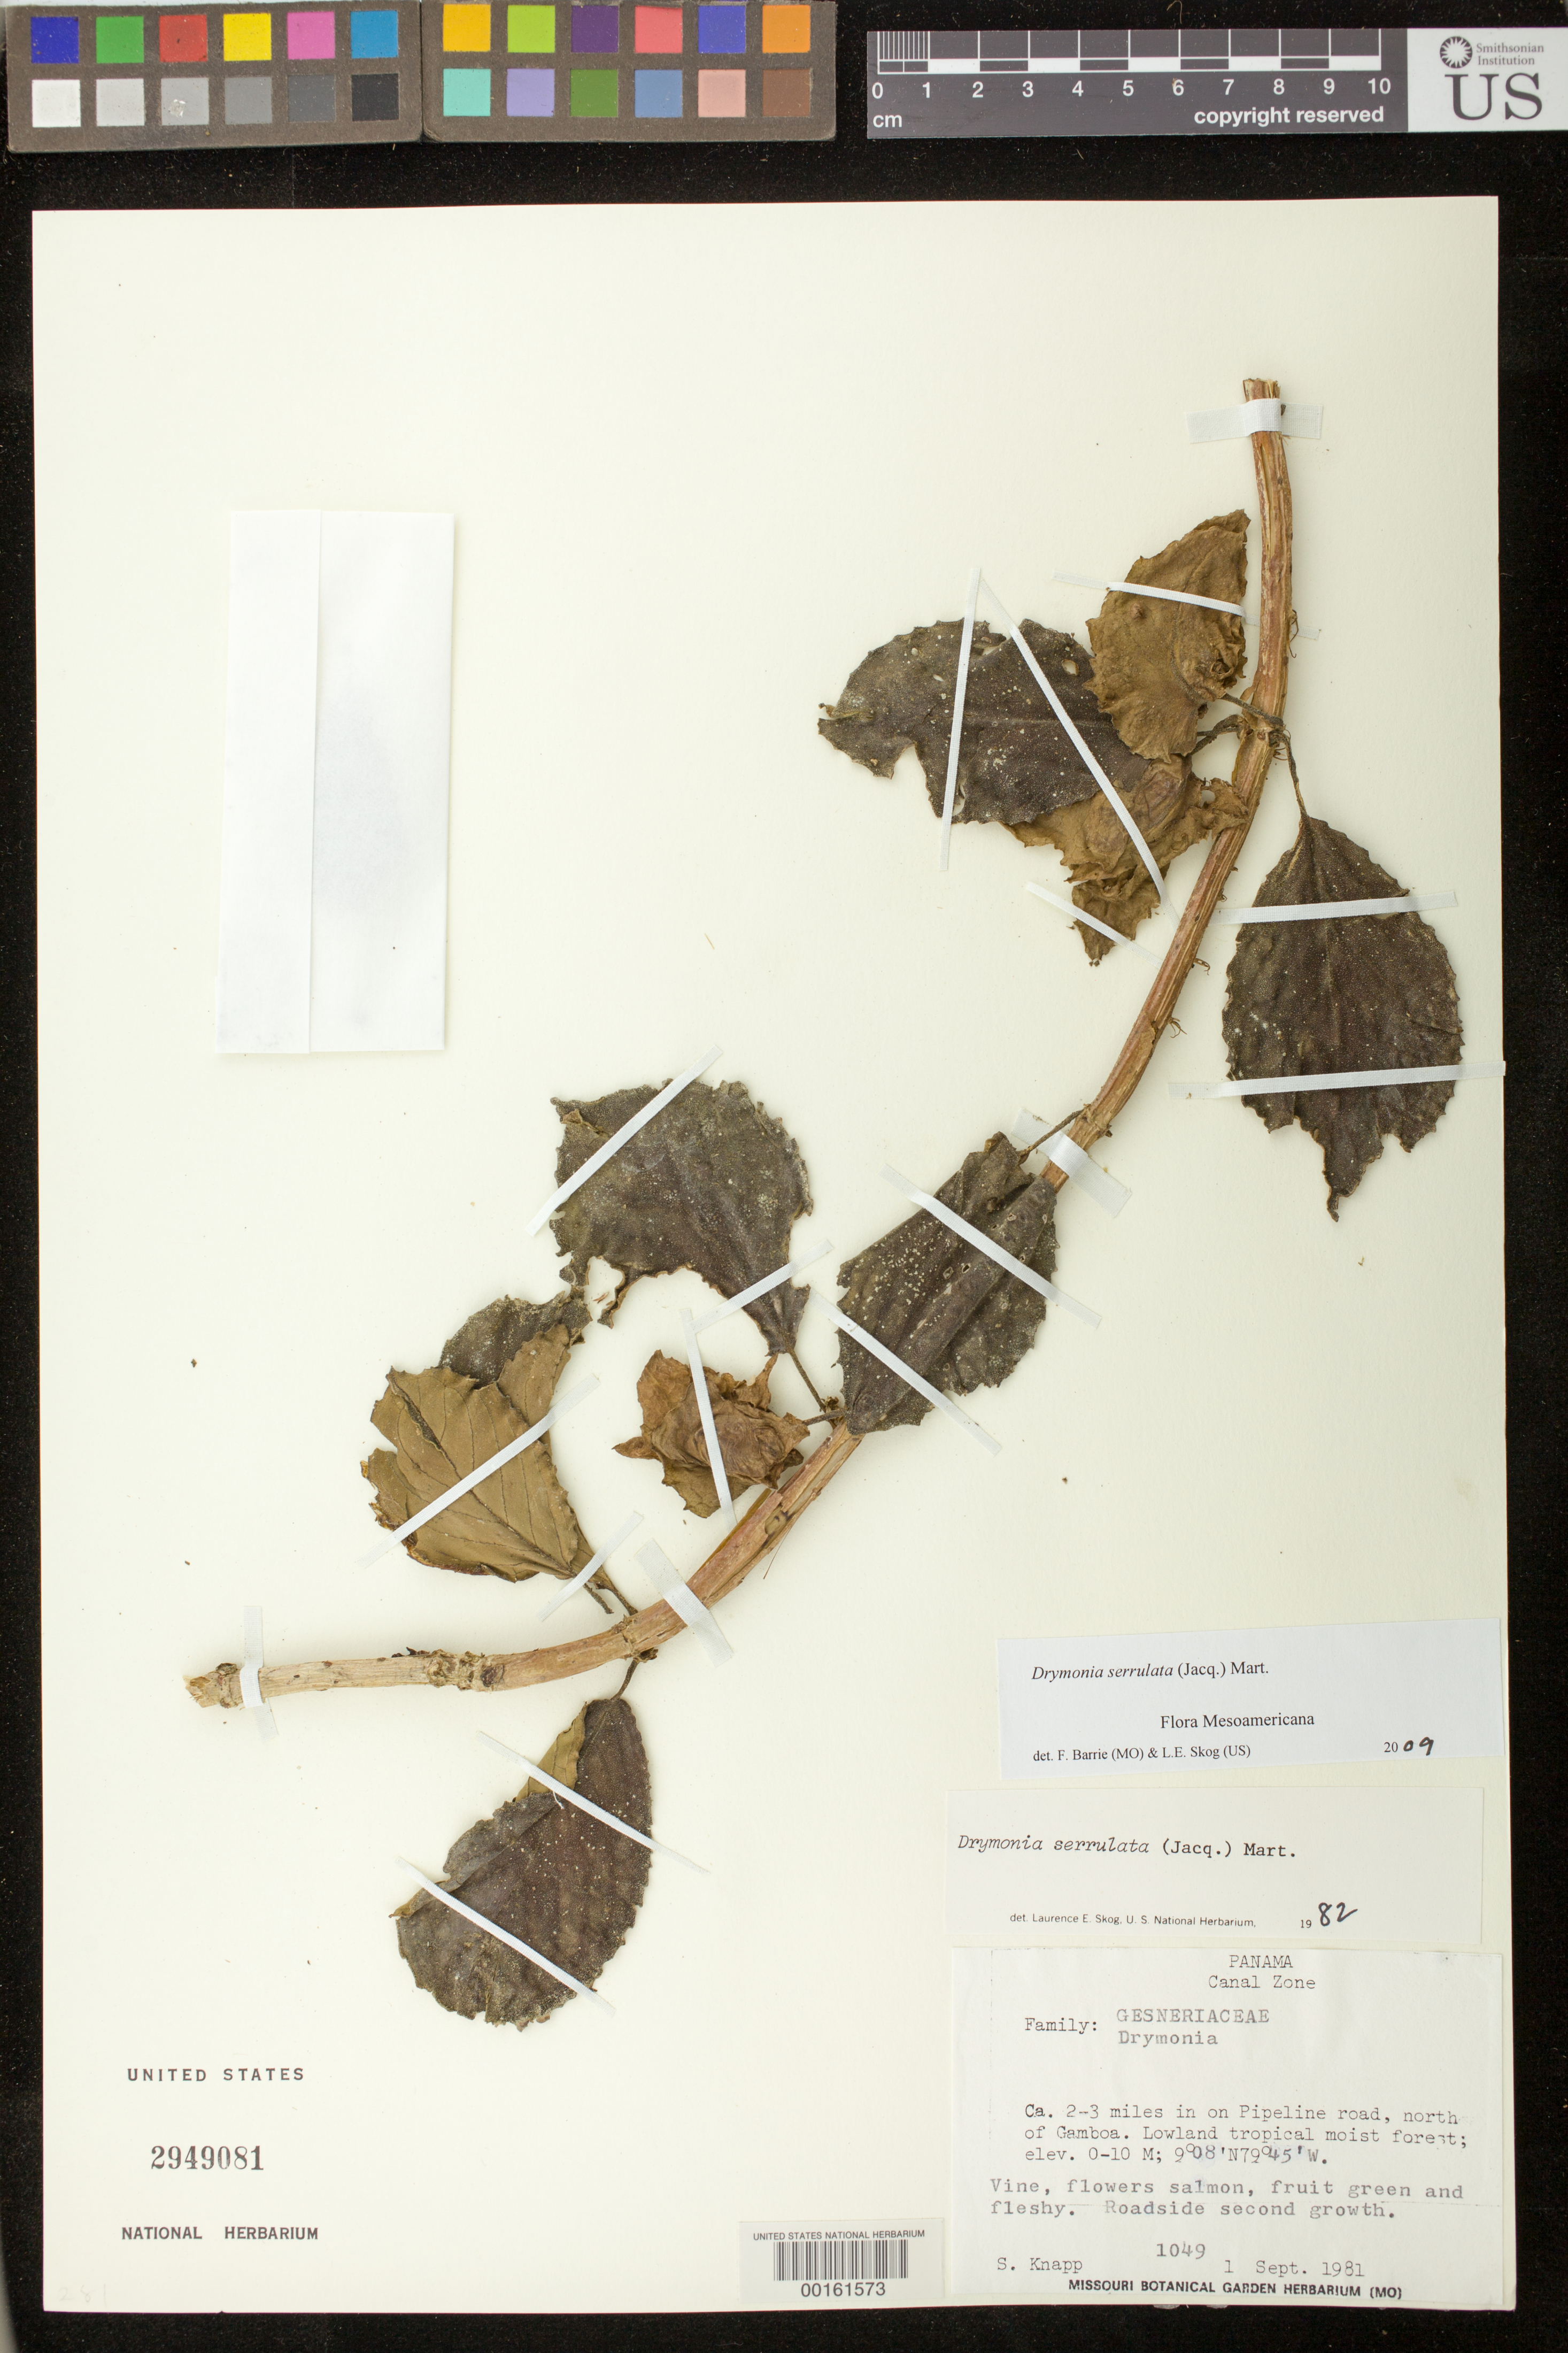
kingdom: Plantae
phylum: Tracheophyta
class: Magnoliopsida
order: Lamiales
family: Gesneriaceae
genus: Drymonia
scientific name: Drymonia serrulata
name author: (Jacq.) Mart.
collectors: S. Knapp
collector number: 1049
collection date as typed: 01 Sep 1981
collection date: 1981-09-01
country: Panama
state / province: Colón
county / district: Canal Zone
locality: Canal Zone; about 2-3 mi in on pipeline road, N of Gamboa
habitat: Lowland tropical moist forest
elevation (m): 0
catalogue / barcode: US 2949081